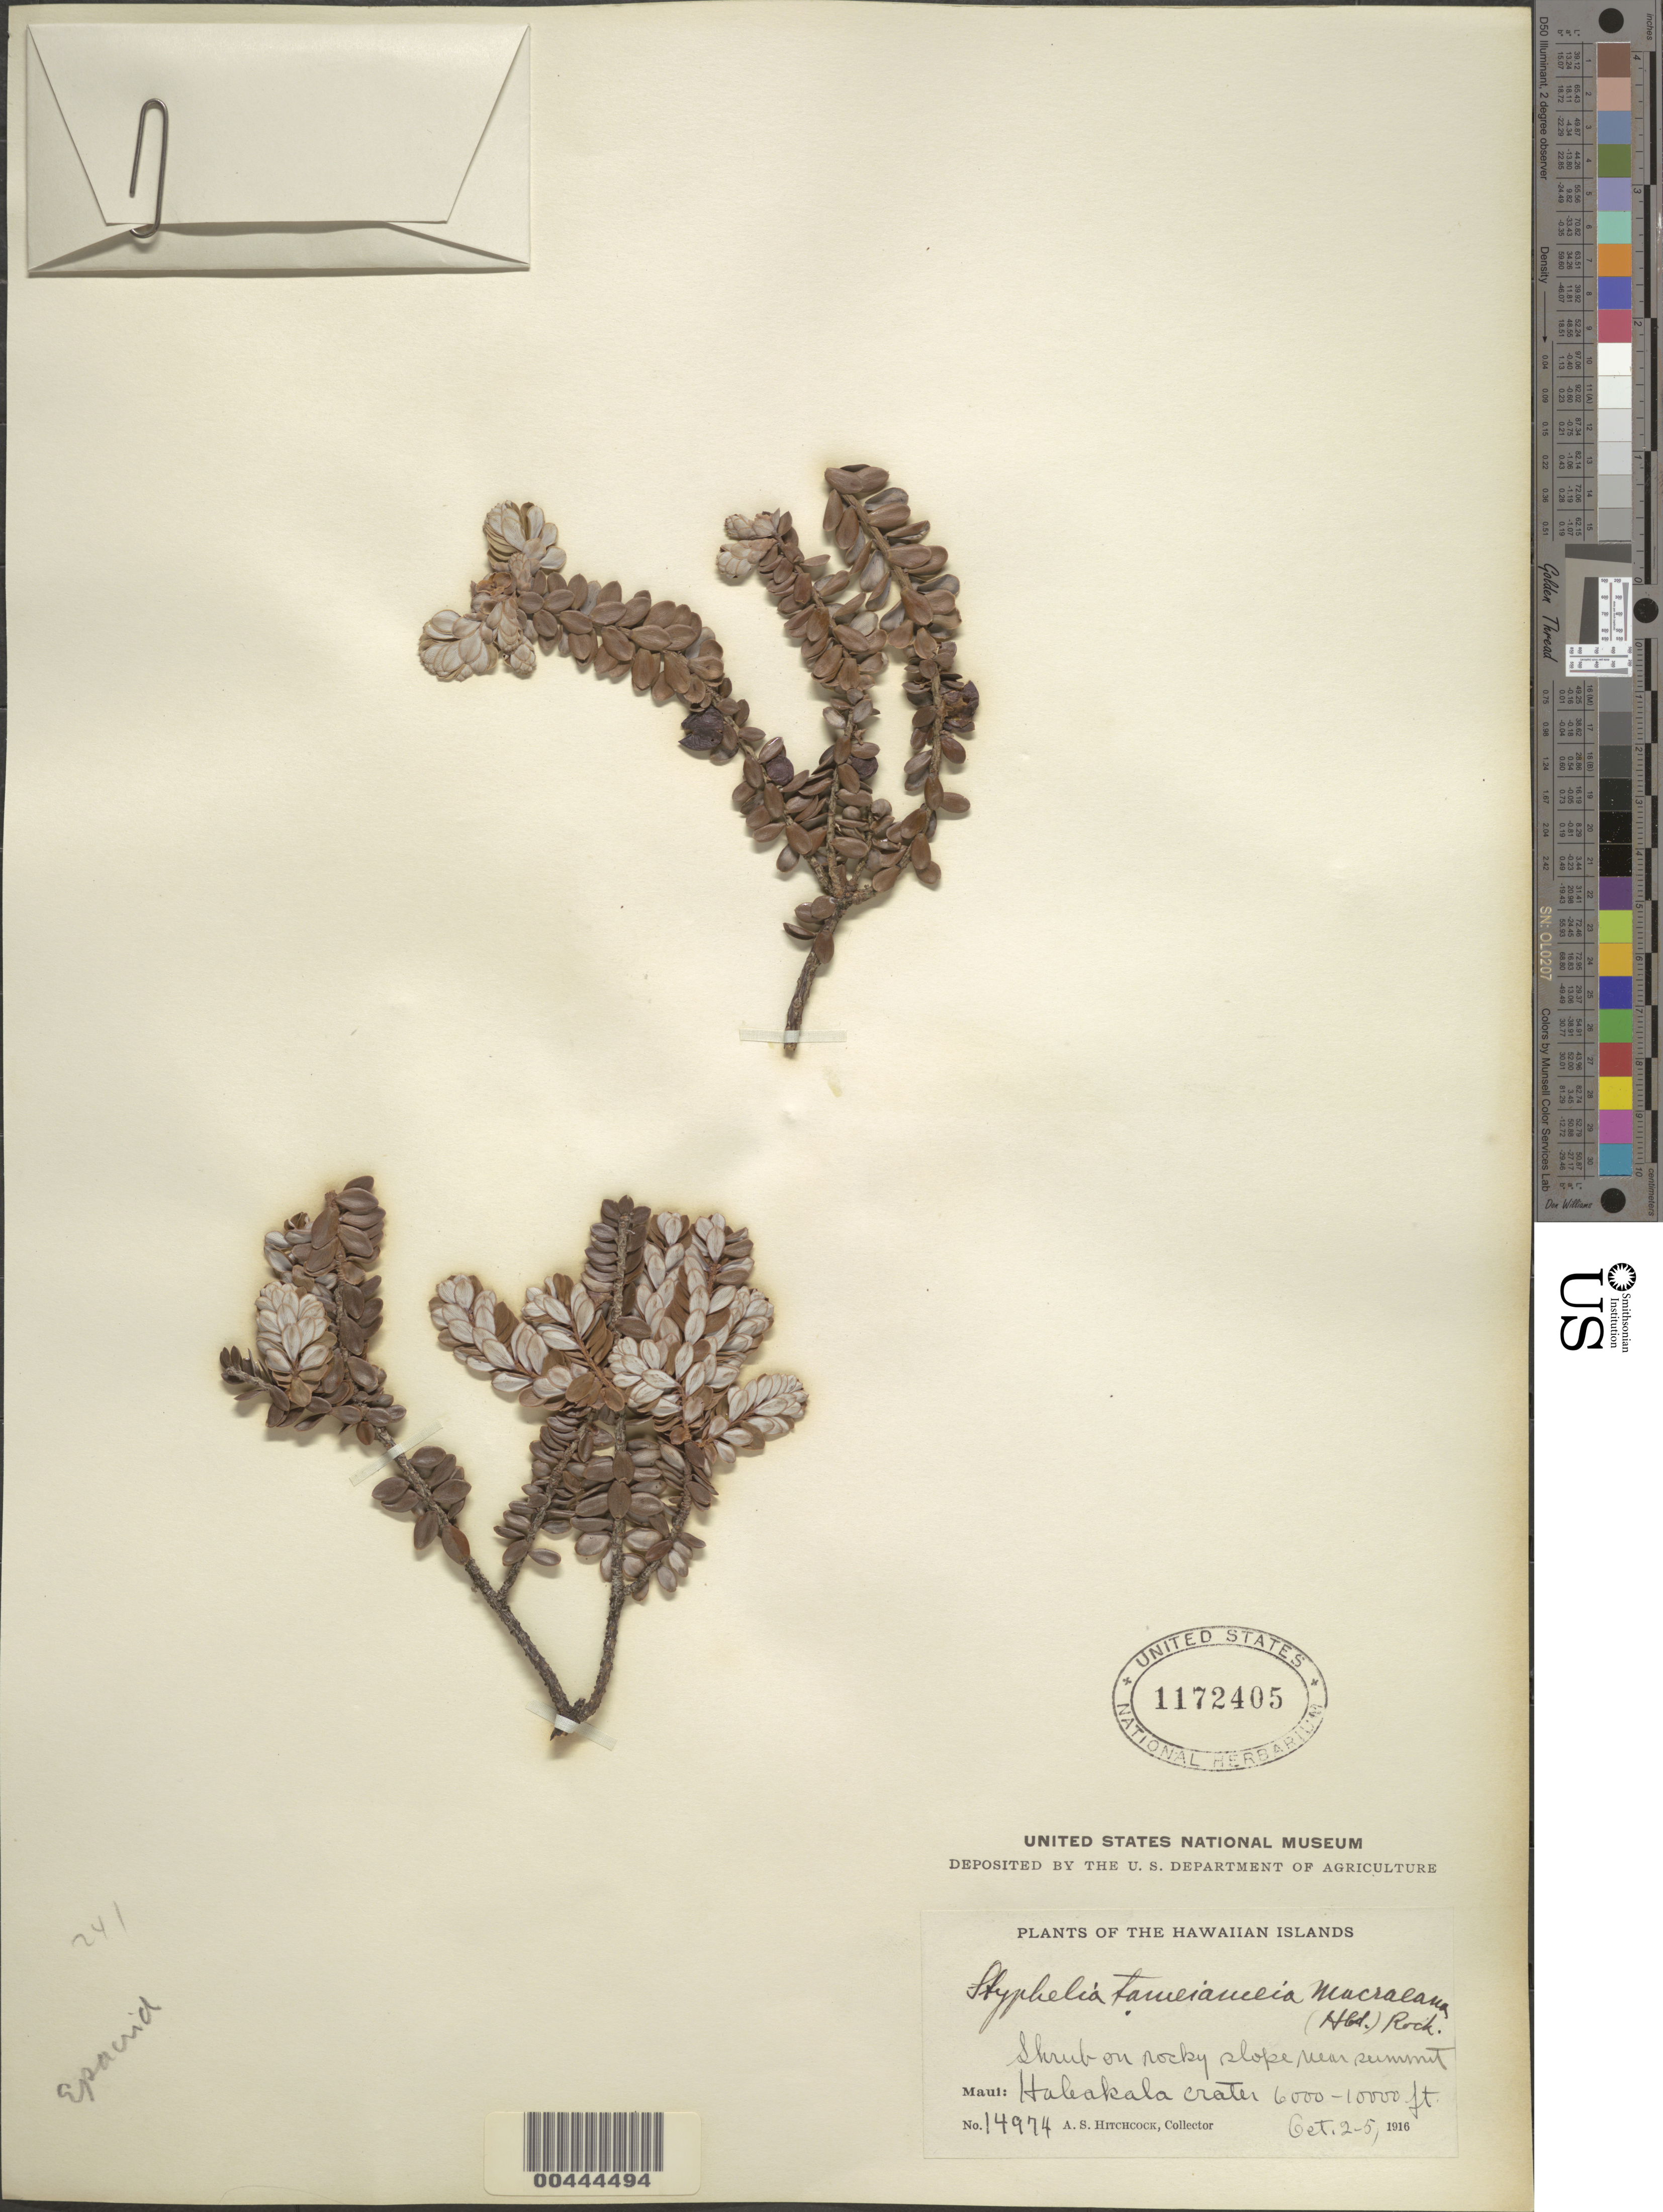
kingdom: Plantae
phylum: Tracheophyta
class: Magnoliopsida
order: Ericales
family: Ericaceae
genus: Leptecophylla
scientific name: Leptecophylla tameiameiae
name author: (Cham. & Schltdl.) C.M. Weiller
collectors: A. S. Hitchcock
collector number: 14974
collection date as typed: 2 Oct 1916 to 5 Oct 1916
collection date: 1916-10-02/1916-10-05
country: United States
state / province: Hawaii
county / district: Maui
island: Maui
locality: Haleakala Crater, slope near summit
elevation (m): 1829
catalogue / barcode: US 1172405